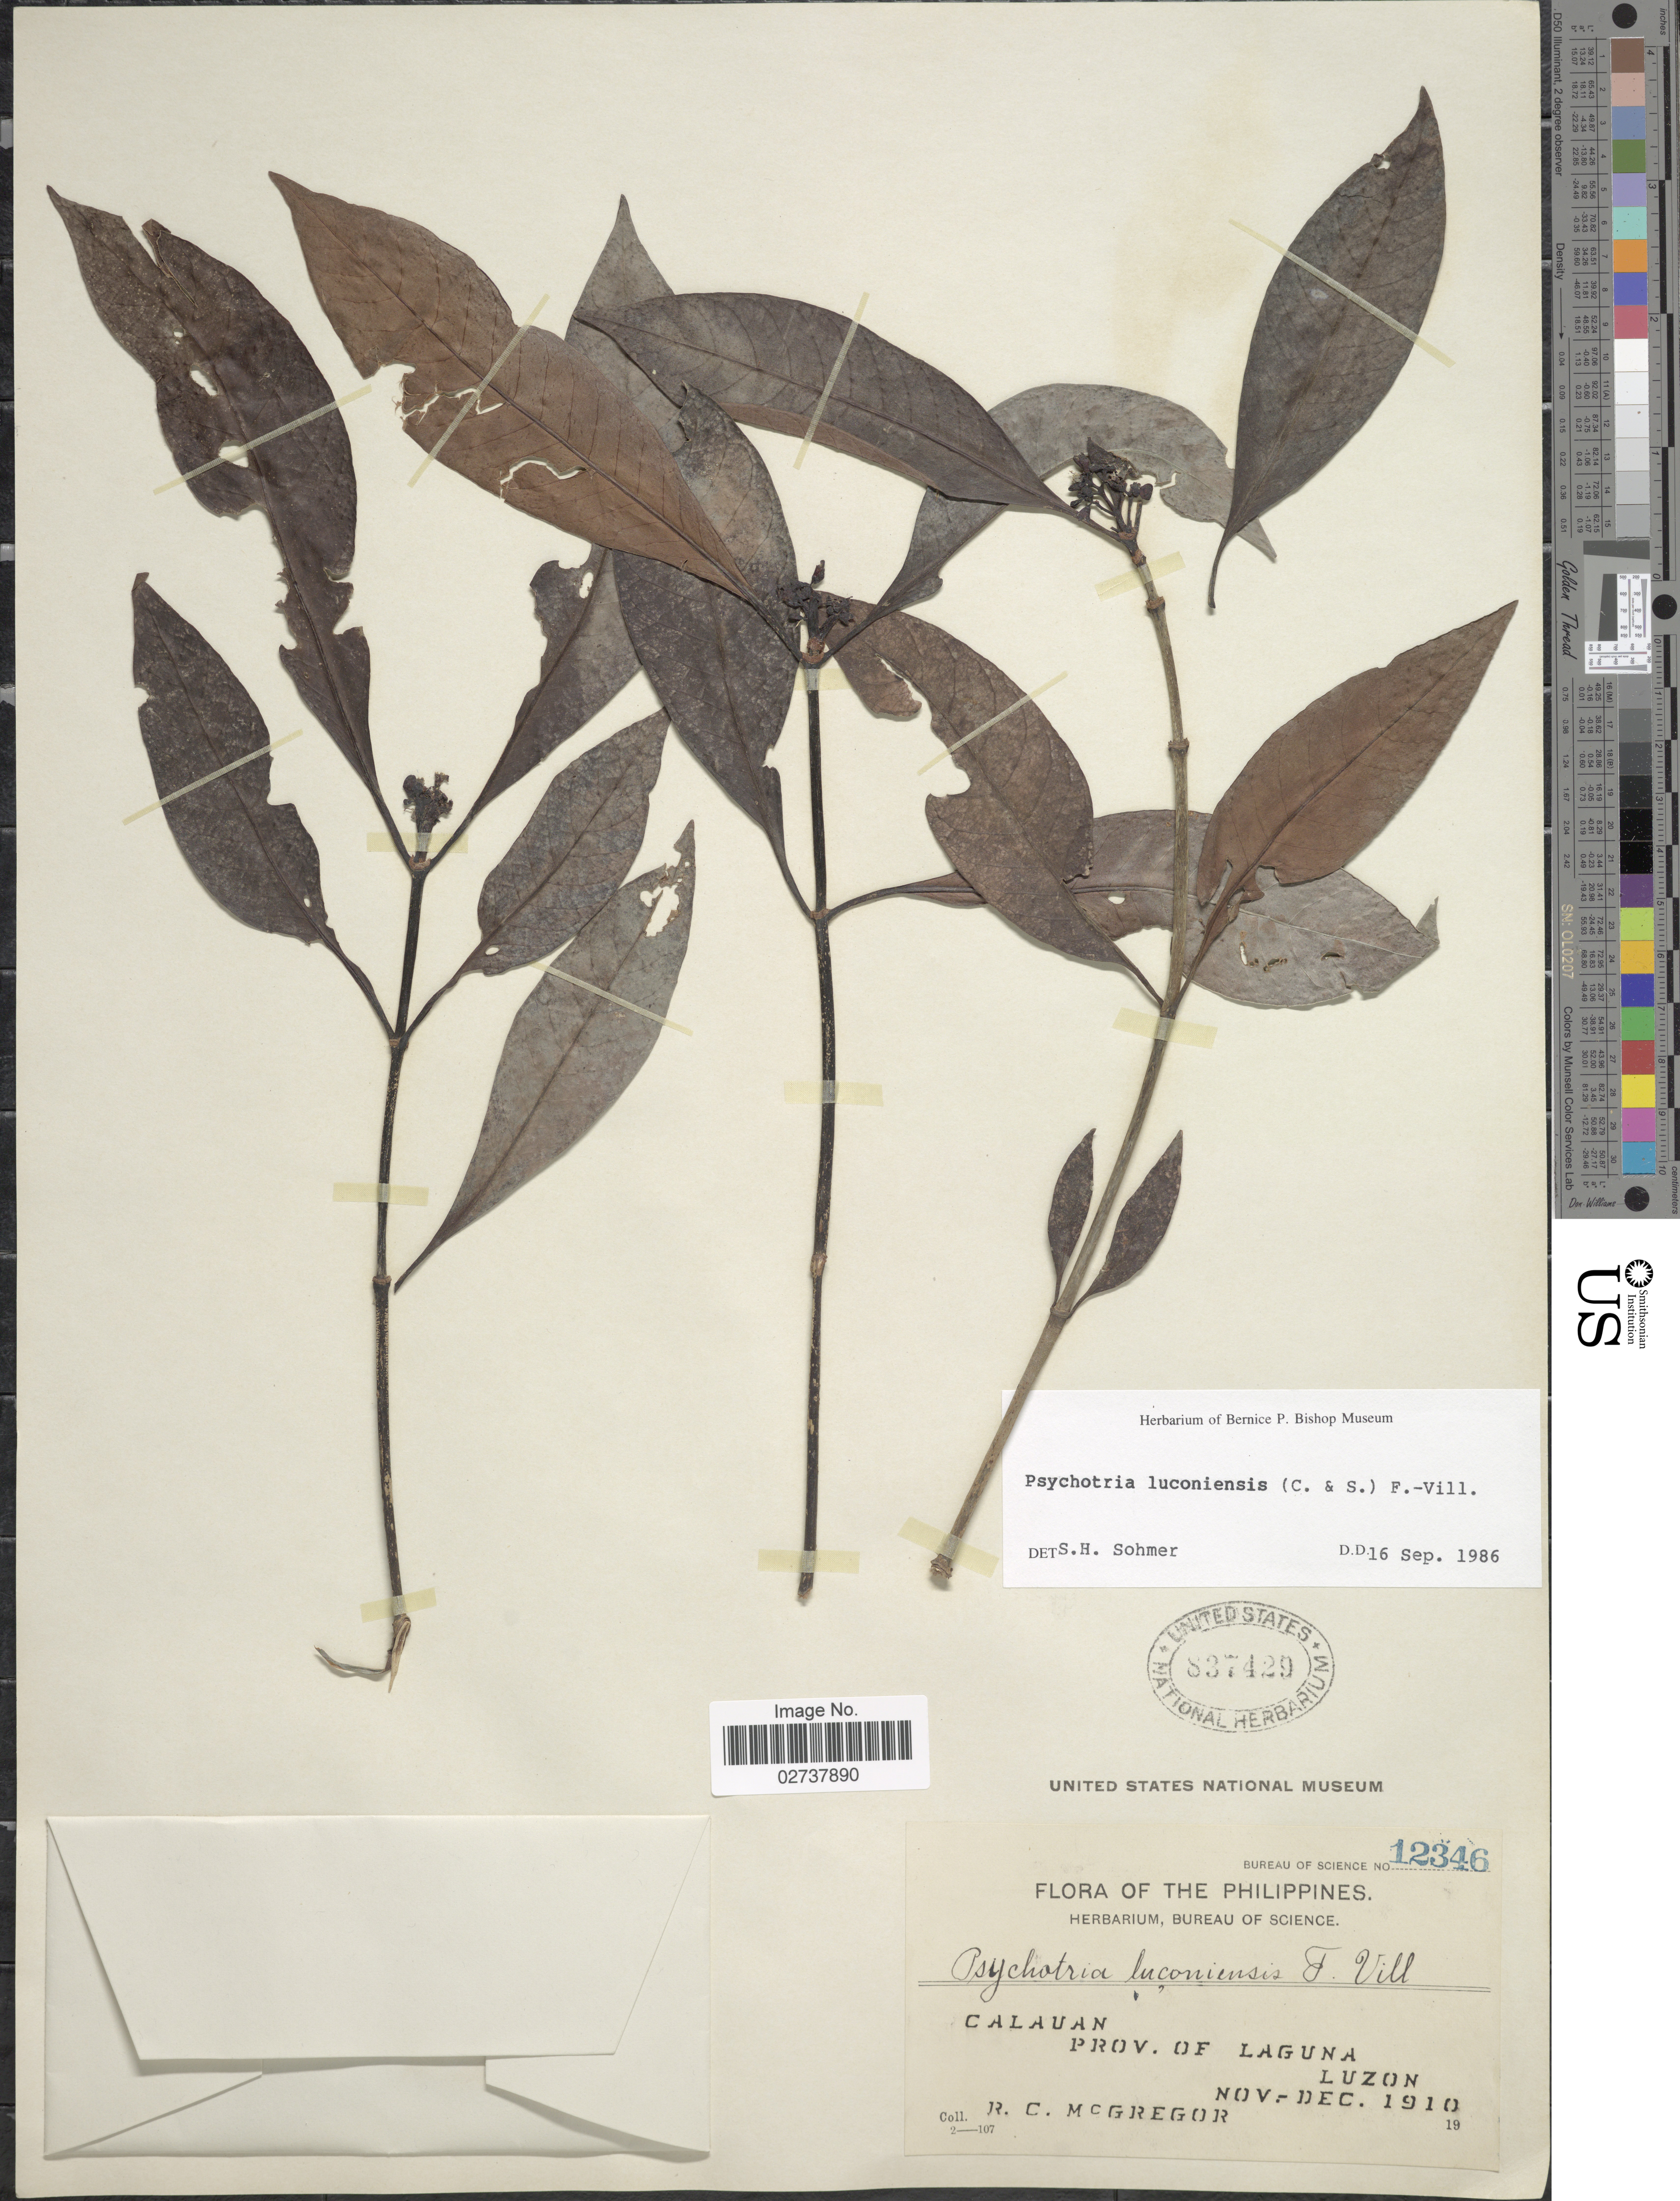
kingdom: Plantae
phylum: Tracheophyta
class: Magnoliopsida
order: Gentianales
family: Rubiaceae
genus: Psychotria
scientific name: Psychotria luzoniensis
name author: (Cham. & Schltdl.) Fern.-Vill.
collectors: R. C. McGregor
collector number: Bureau of Science 12346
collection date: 1910-11/1910-12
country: Philippines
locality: Calauan, Prov. of Laguna, Luzon.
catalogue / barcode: US 837429